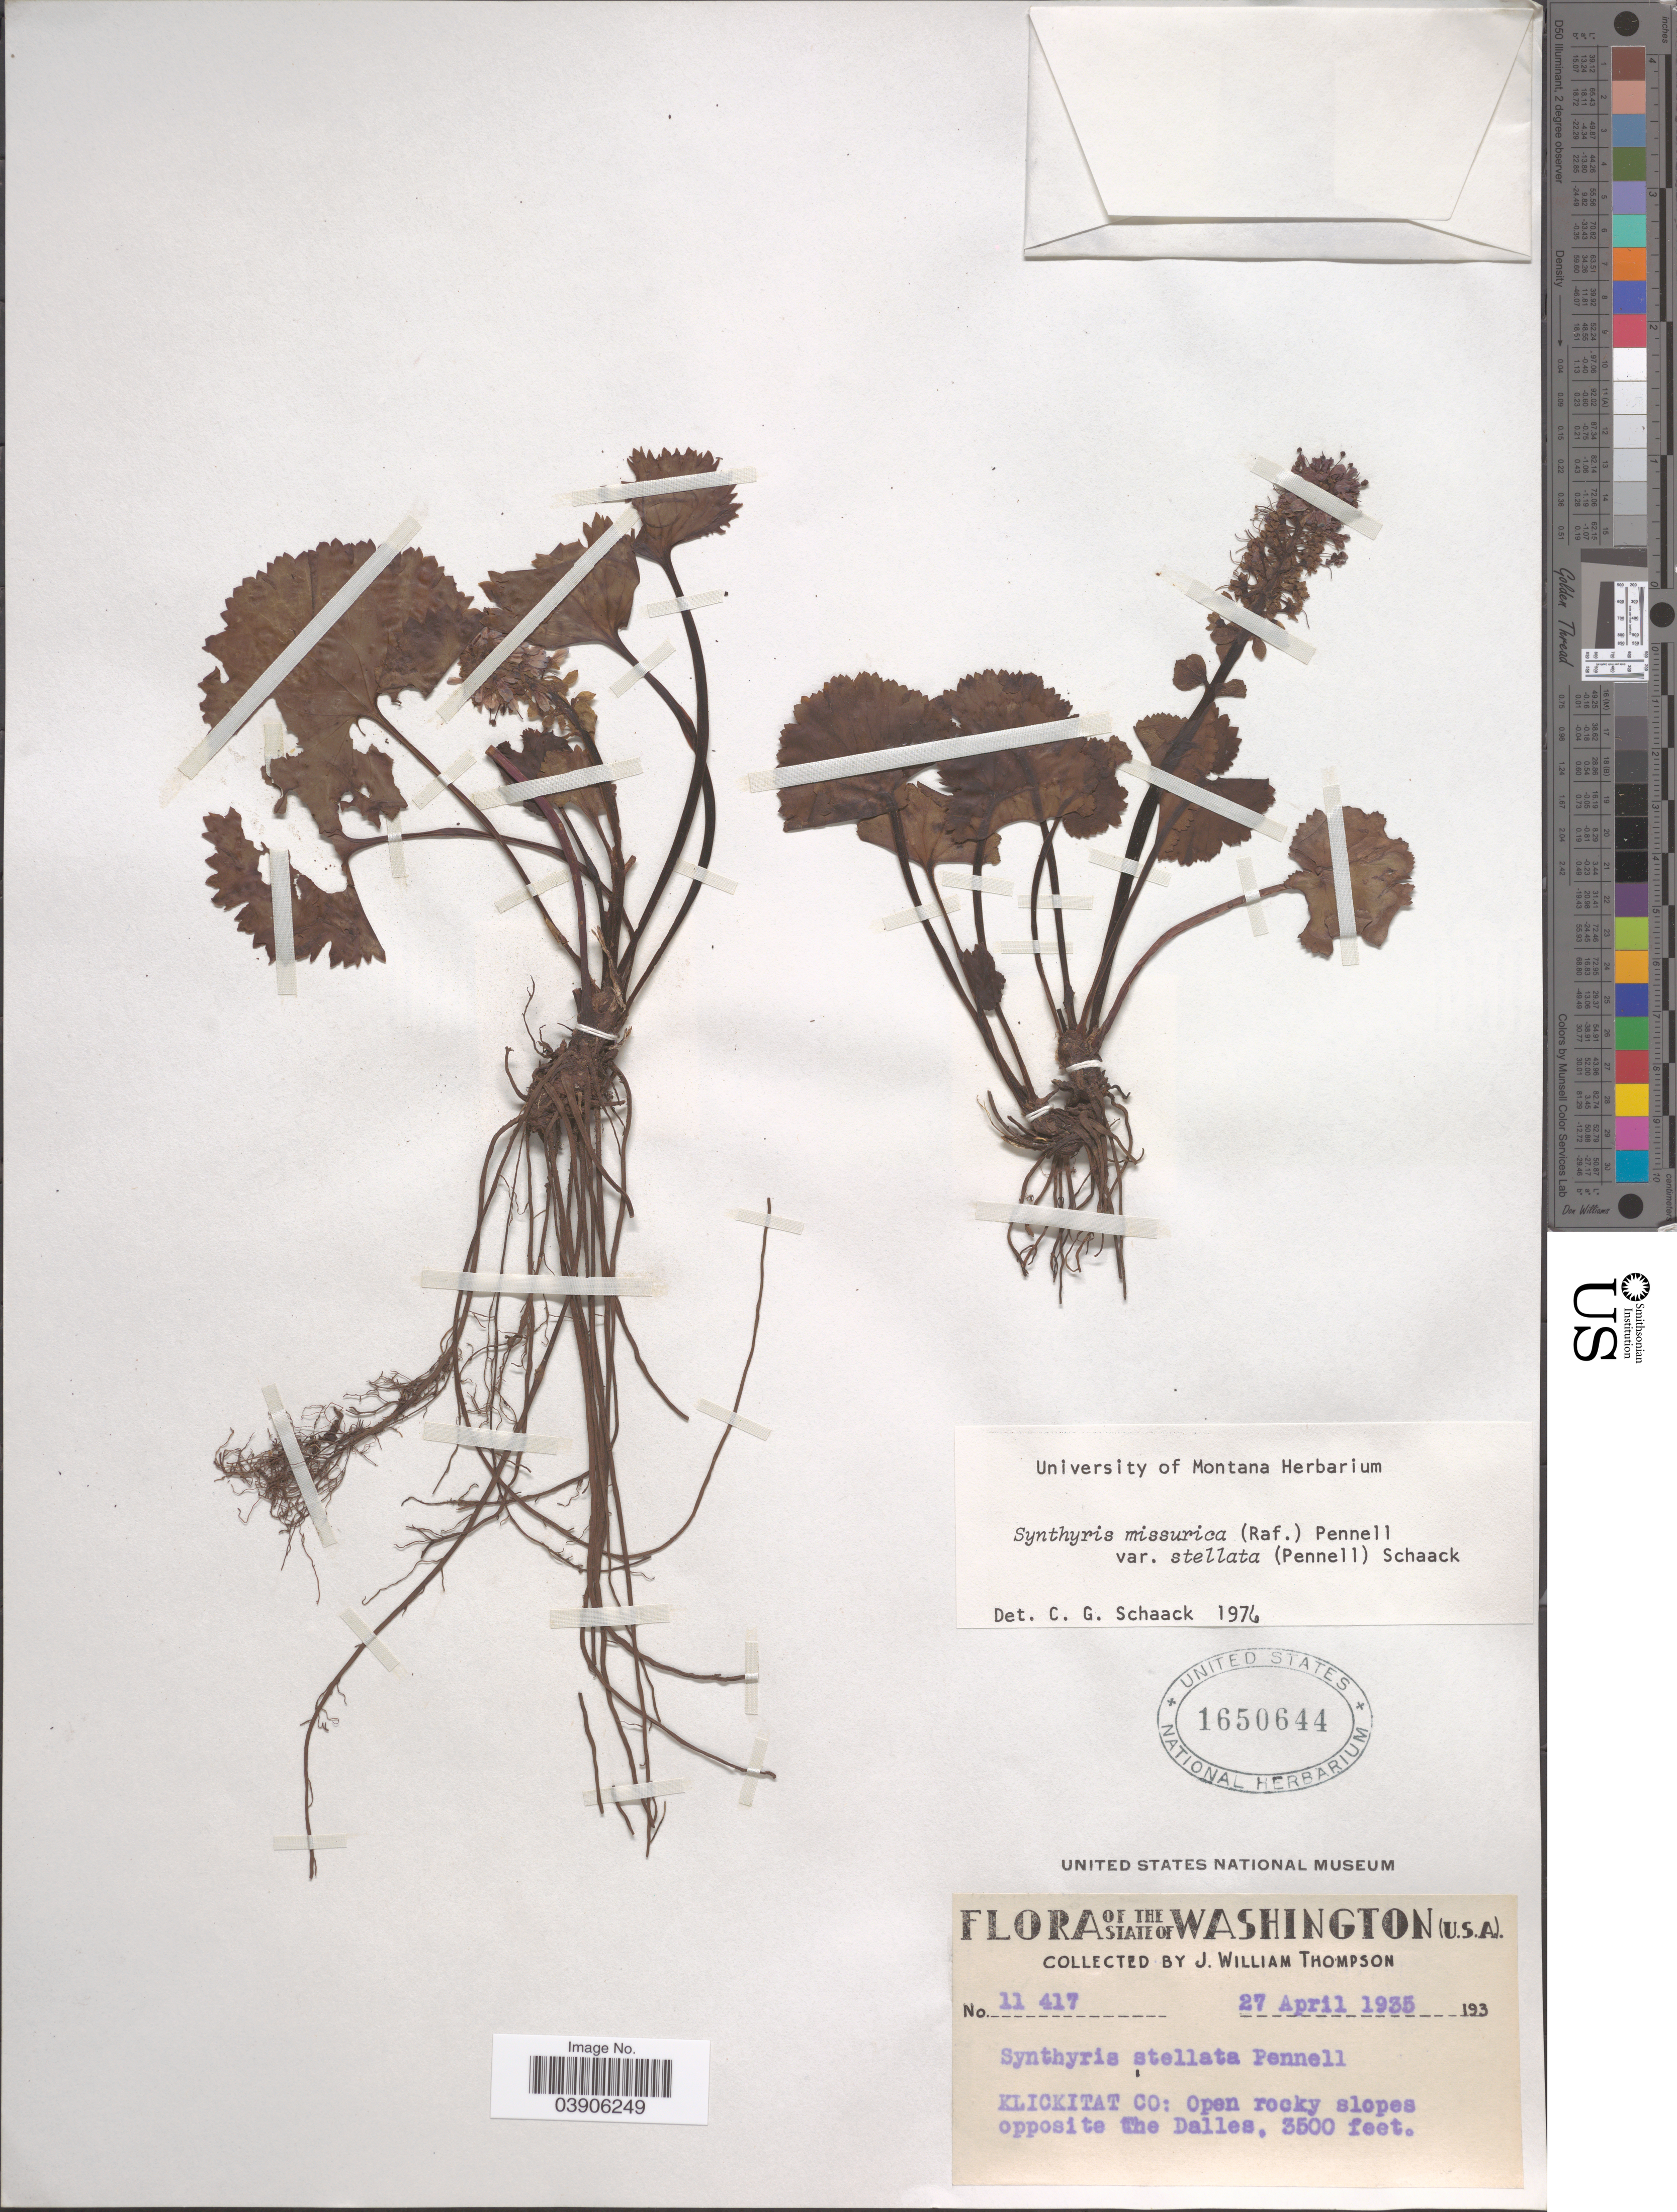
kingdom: Plantae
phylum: Tracheophyta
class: Magnoliopsida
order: Lamiales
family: Plantaginaceae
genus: Synthyris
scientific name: Synthyris missurica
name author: (Raf.) Pennell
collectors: J. W. Thompson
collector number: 11417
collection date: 1935-04-27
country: United States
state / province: Washington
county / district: Klickitat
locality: Klickitat Co: Open rocky slopes opposite the Dalles.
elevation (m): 1067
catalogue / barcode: US 1650644